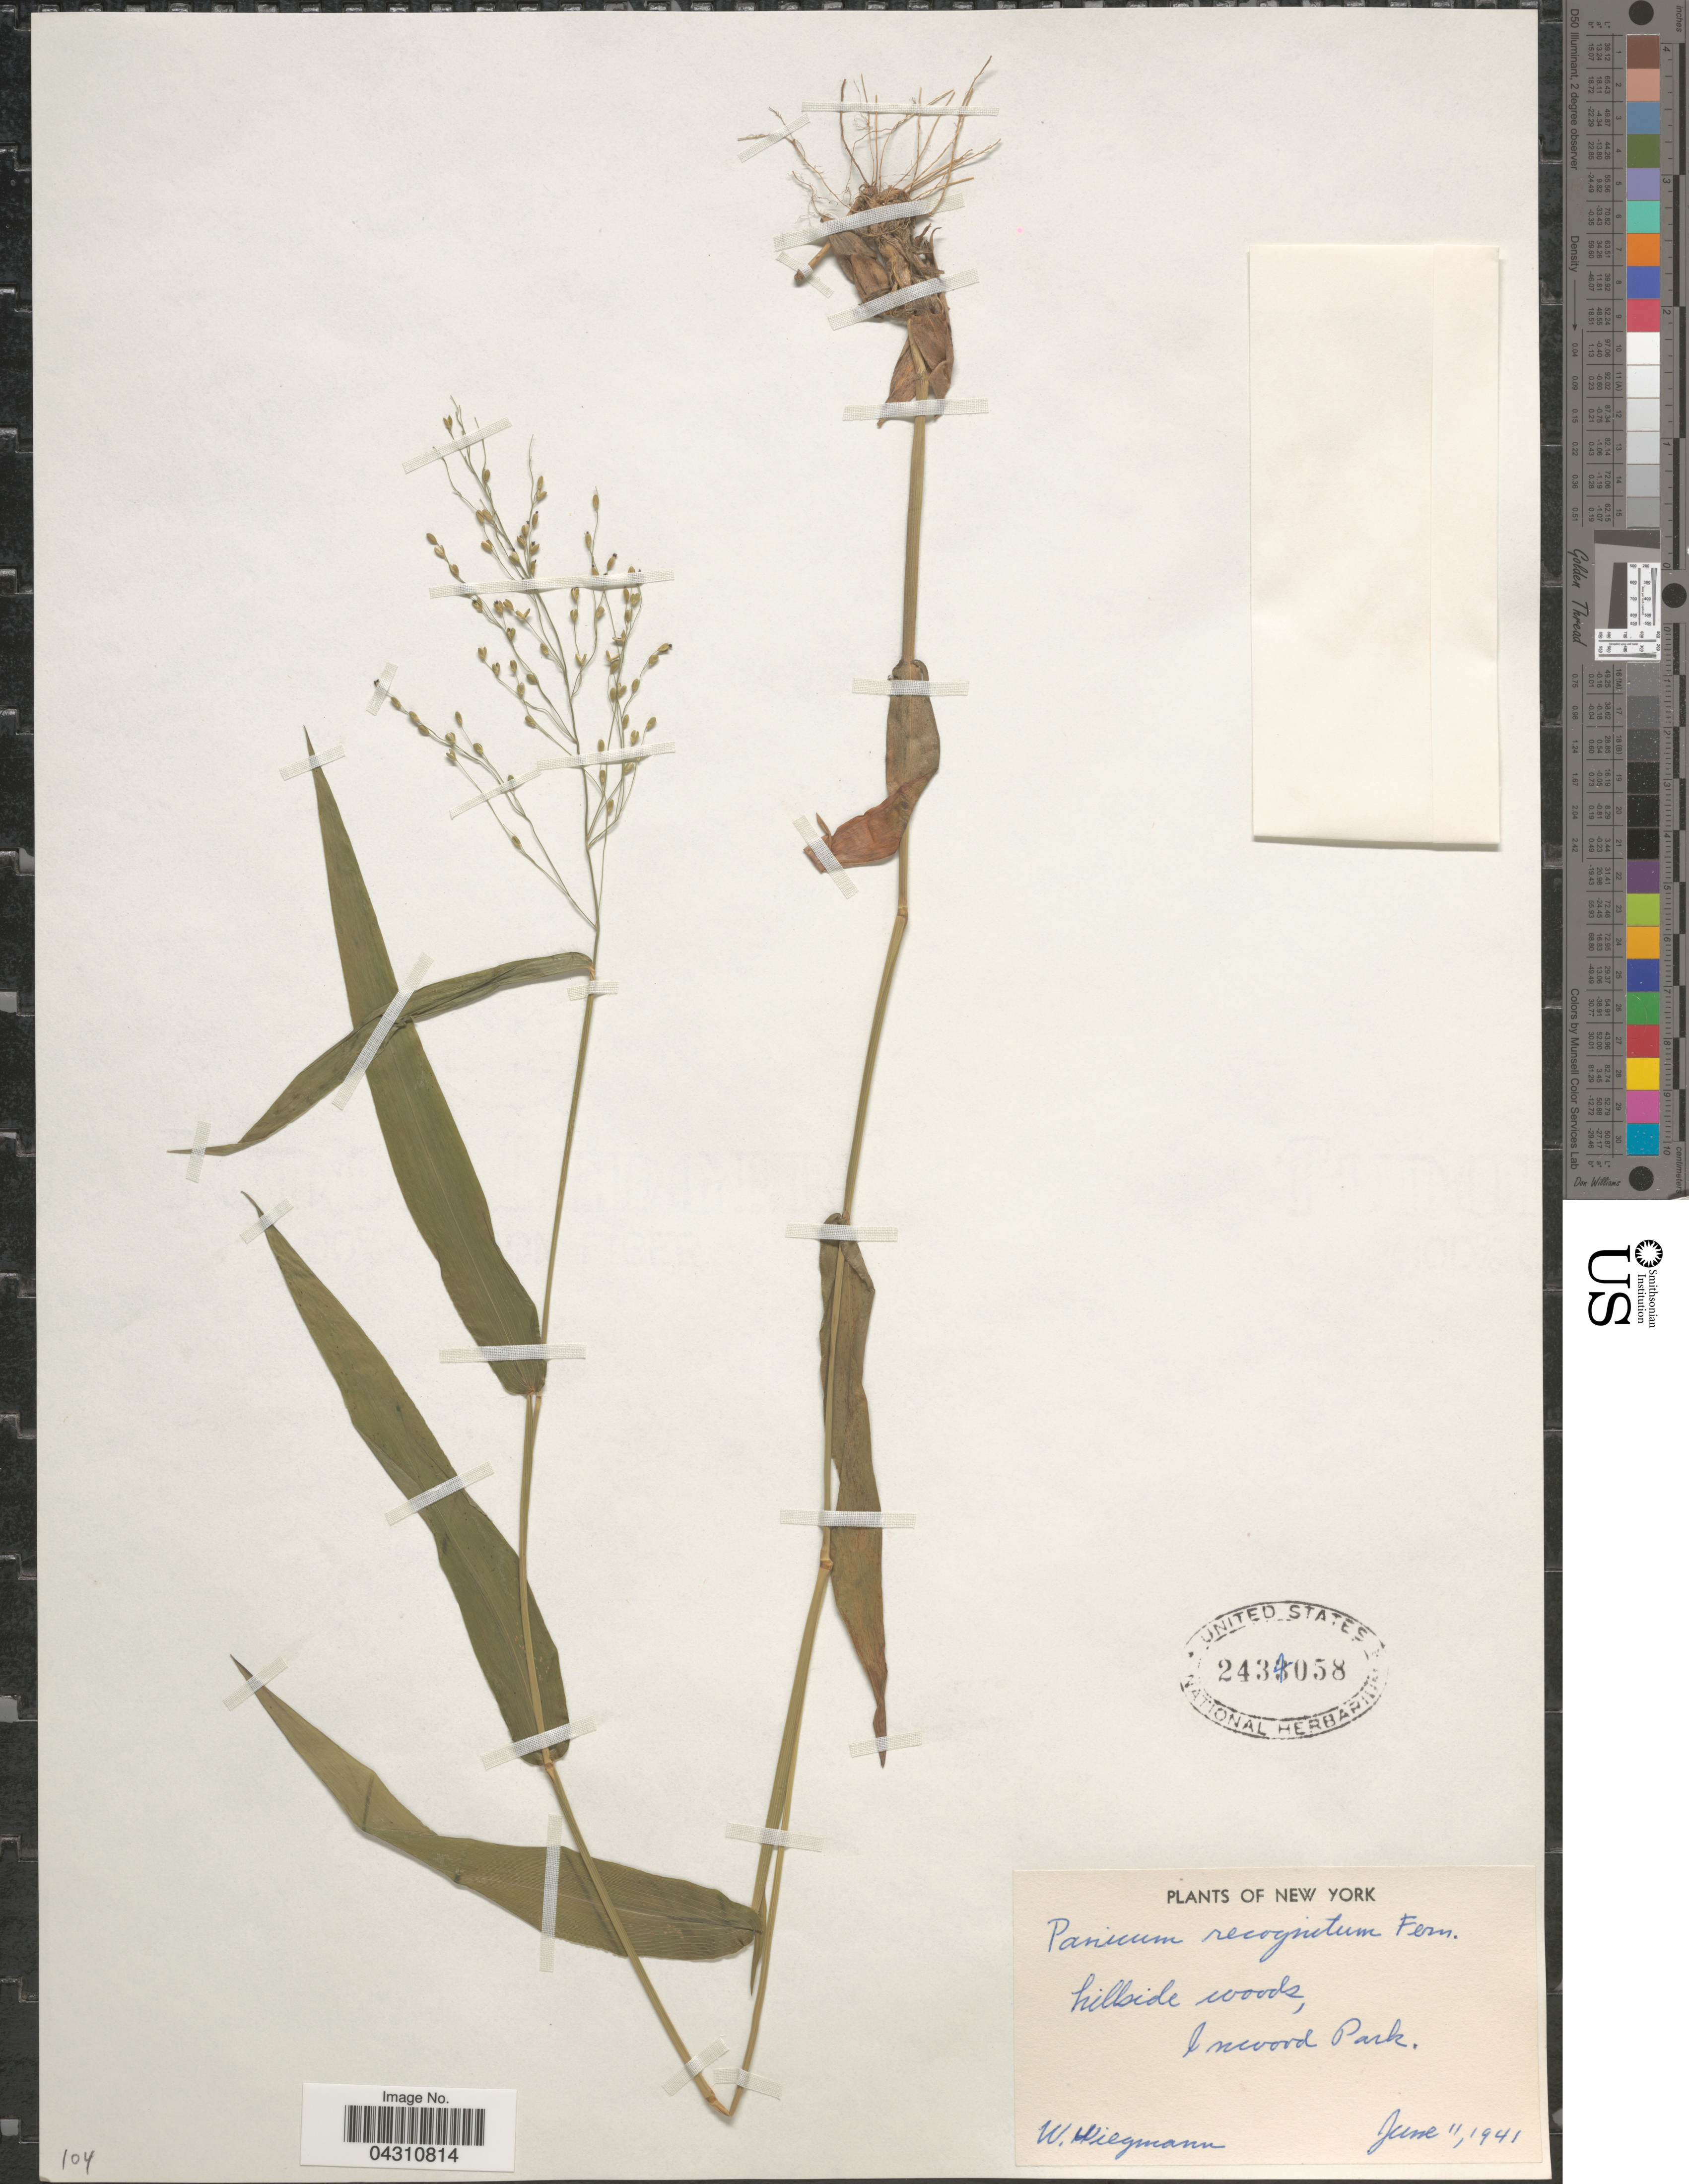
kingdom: Plantae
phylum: Tracheophyta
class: Liliopsida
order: Poales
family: Poaceae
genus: Dichanthelium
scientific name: Dichanthelium scabriusculum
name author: (Elliott) Gould & C.A. Clark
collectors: W. Wiegmann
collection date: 1941-06-11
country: United States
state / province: New York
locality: Hillside woods, Inwood Park.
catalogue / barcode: US 2434058